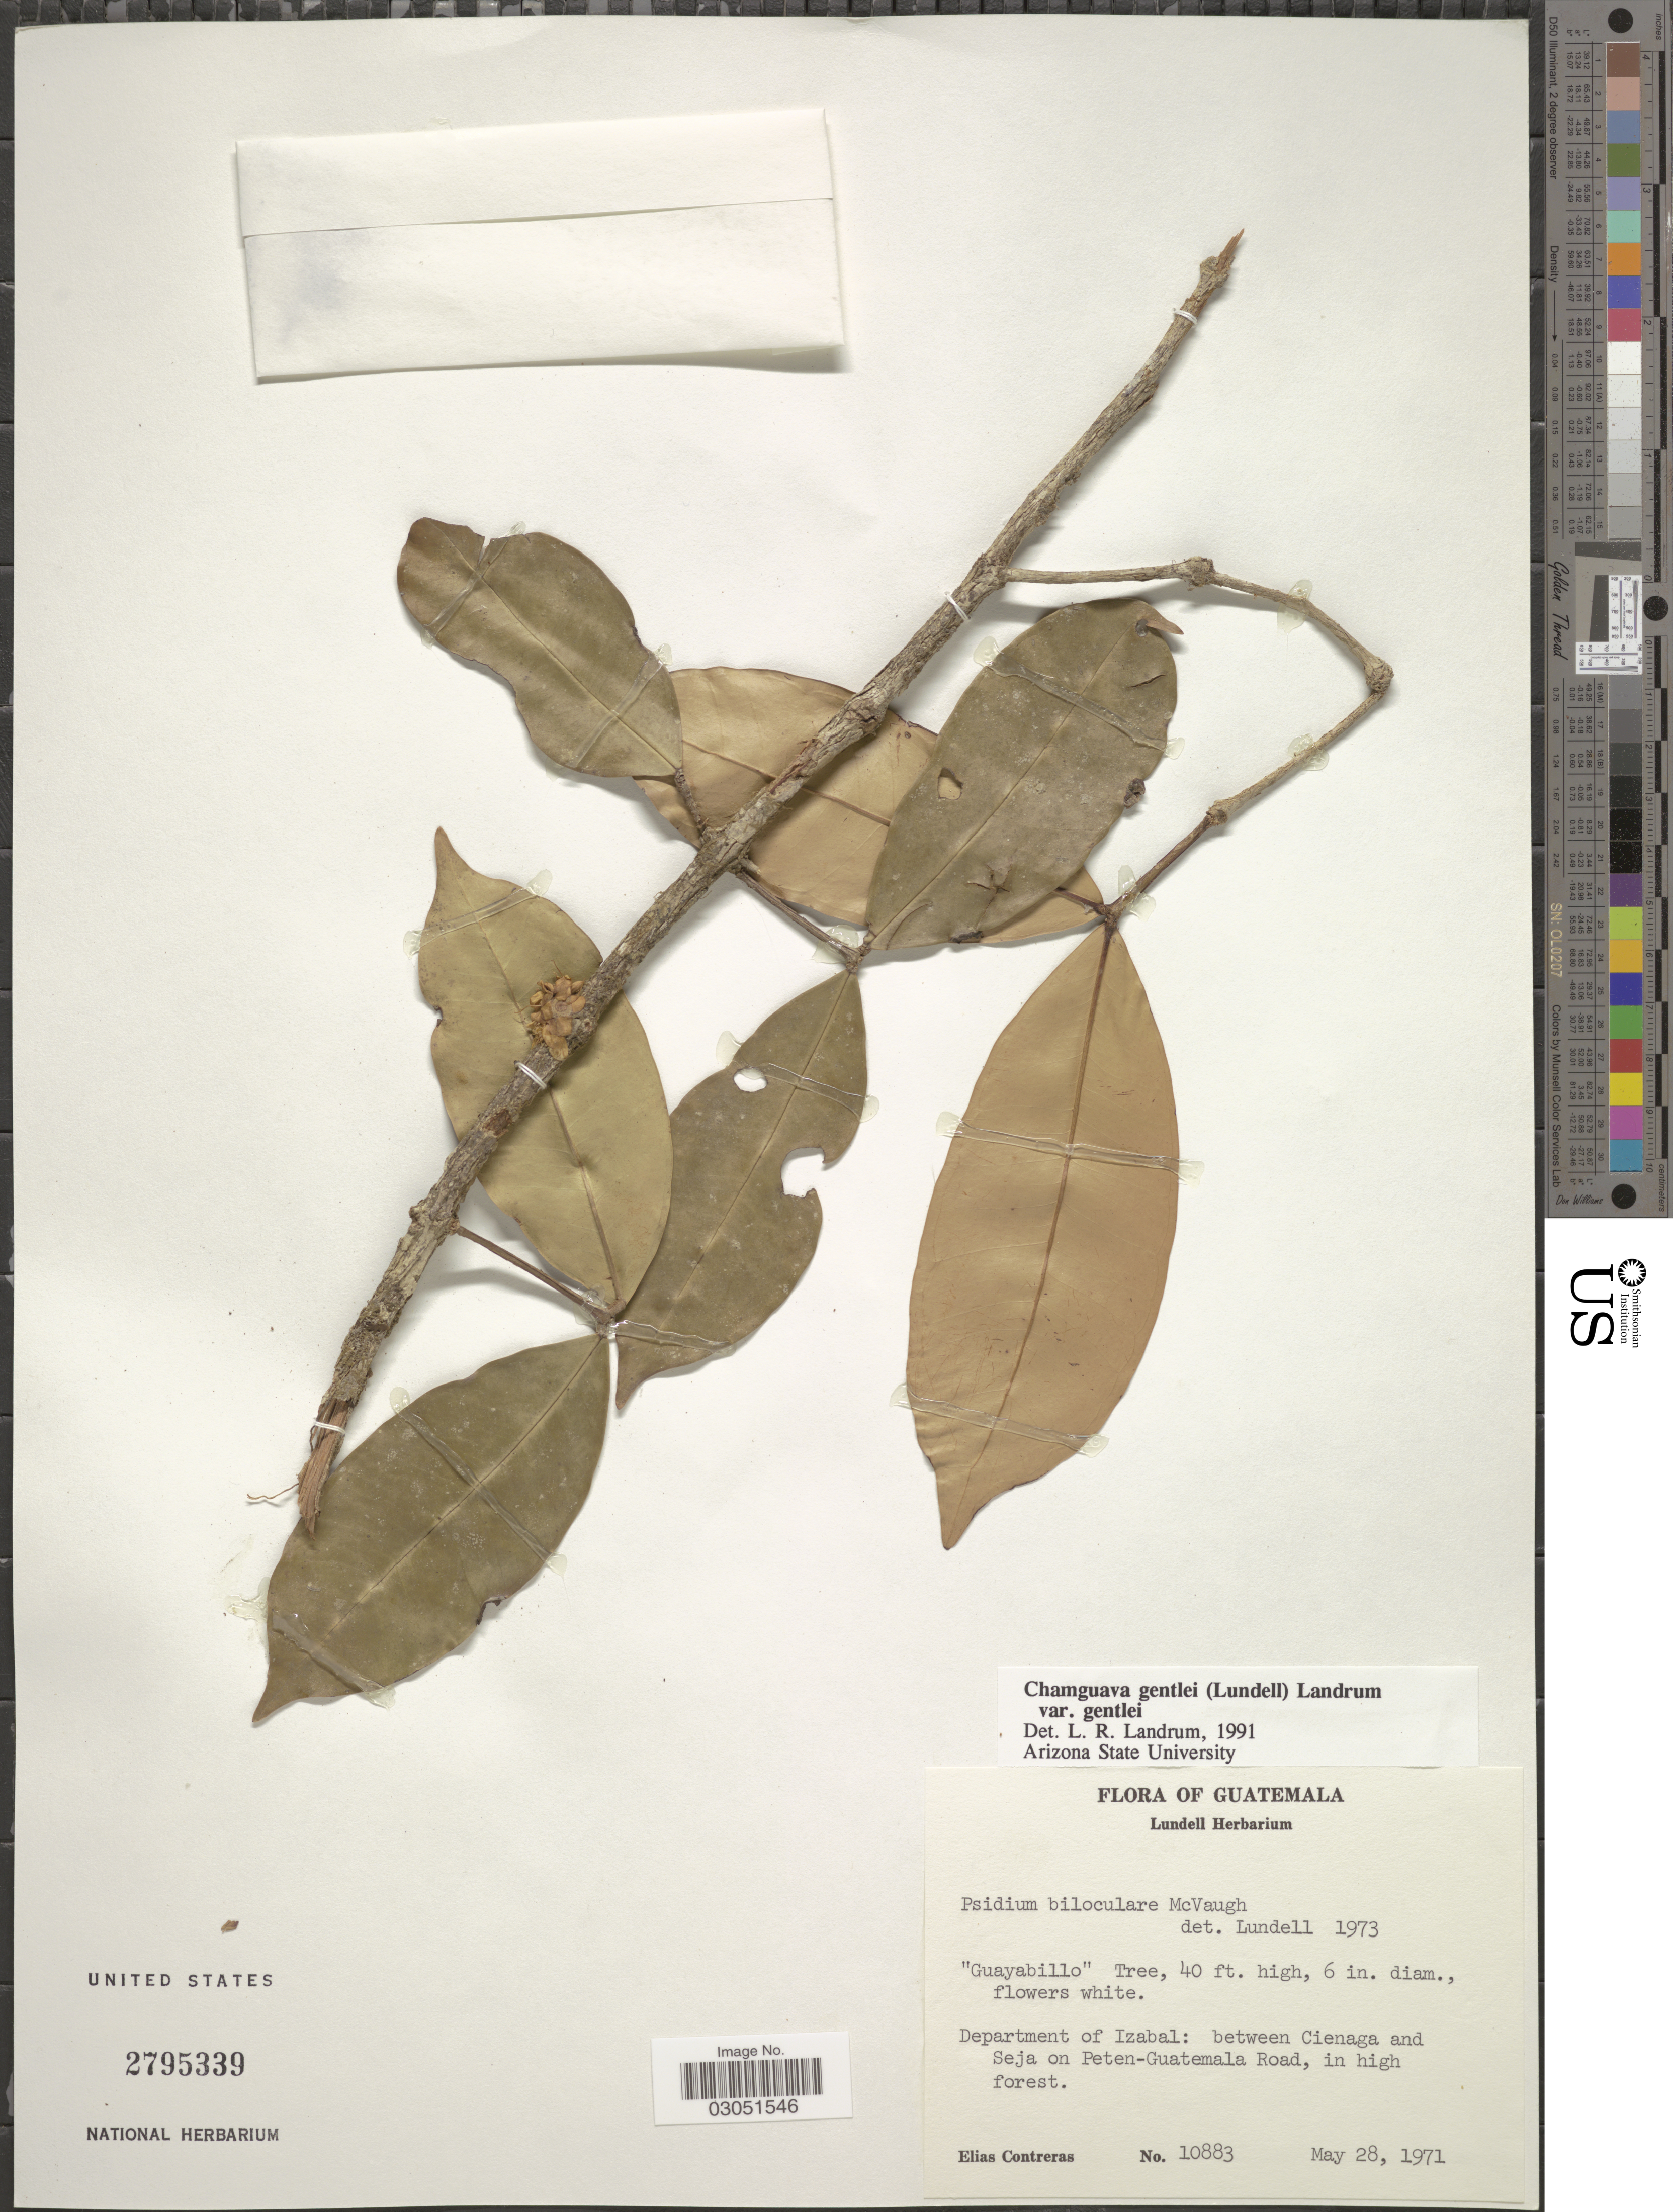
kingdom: Plantae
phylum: Tracheophyta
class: Magnoliopsida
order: Myrtales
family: Myrtaceae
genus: Chamguava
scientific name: Chamguava gentlei var. gentlei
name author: (Lundell) Landrum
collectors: E. Contreras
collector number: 10883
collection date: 1971-05-28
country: Guatemala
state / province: Izabal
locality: Department of Izabal: between Cienaga and Seja on Peten-Guatemala Road, in high forest.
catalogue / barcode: US 2795339